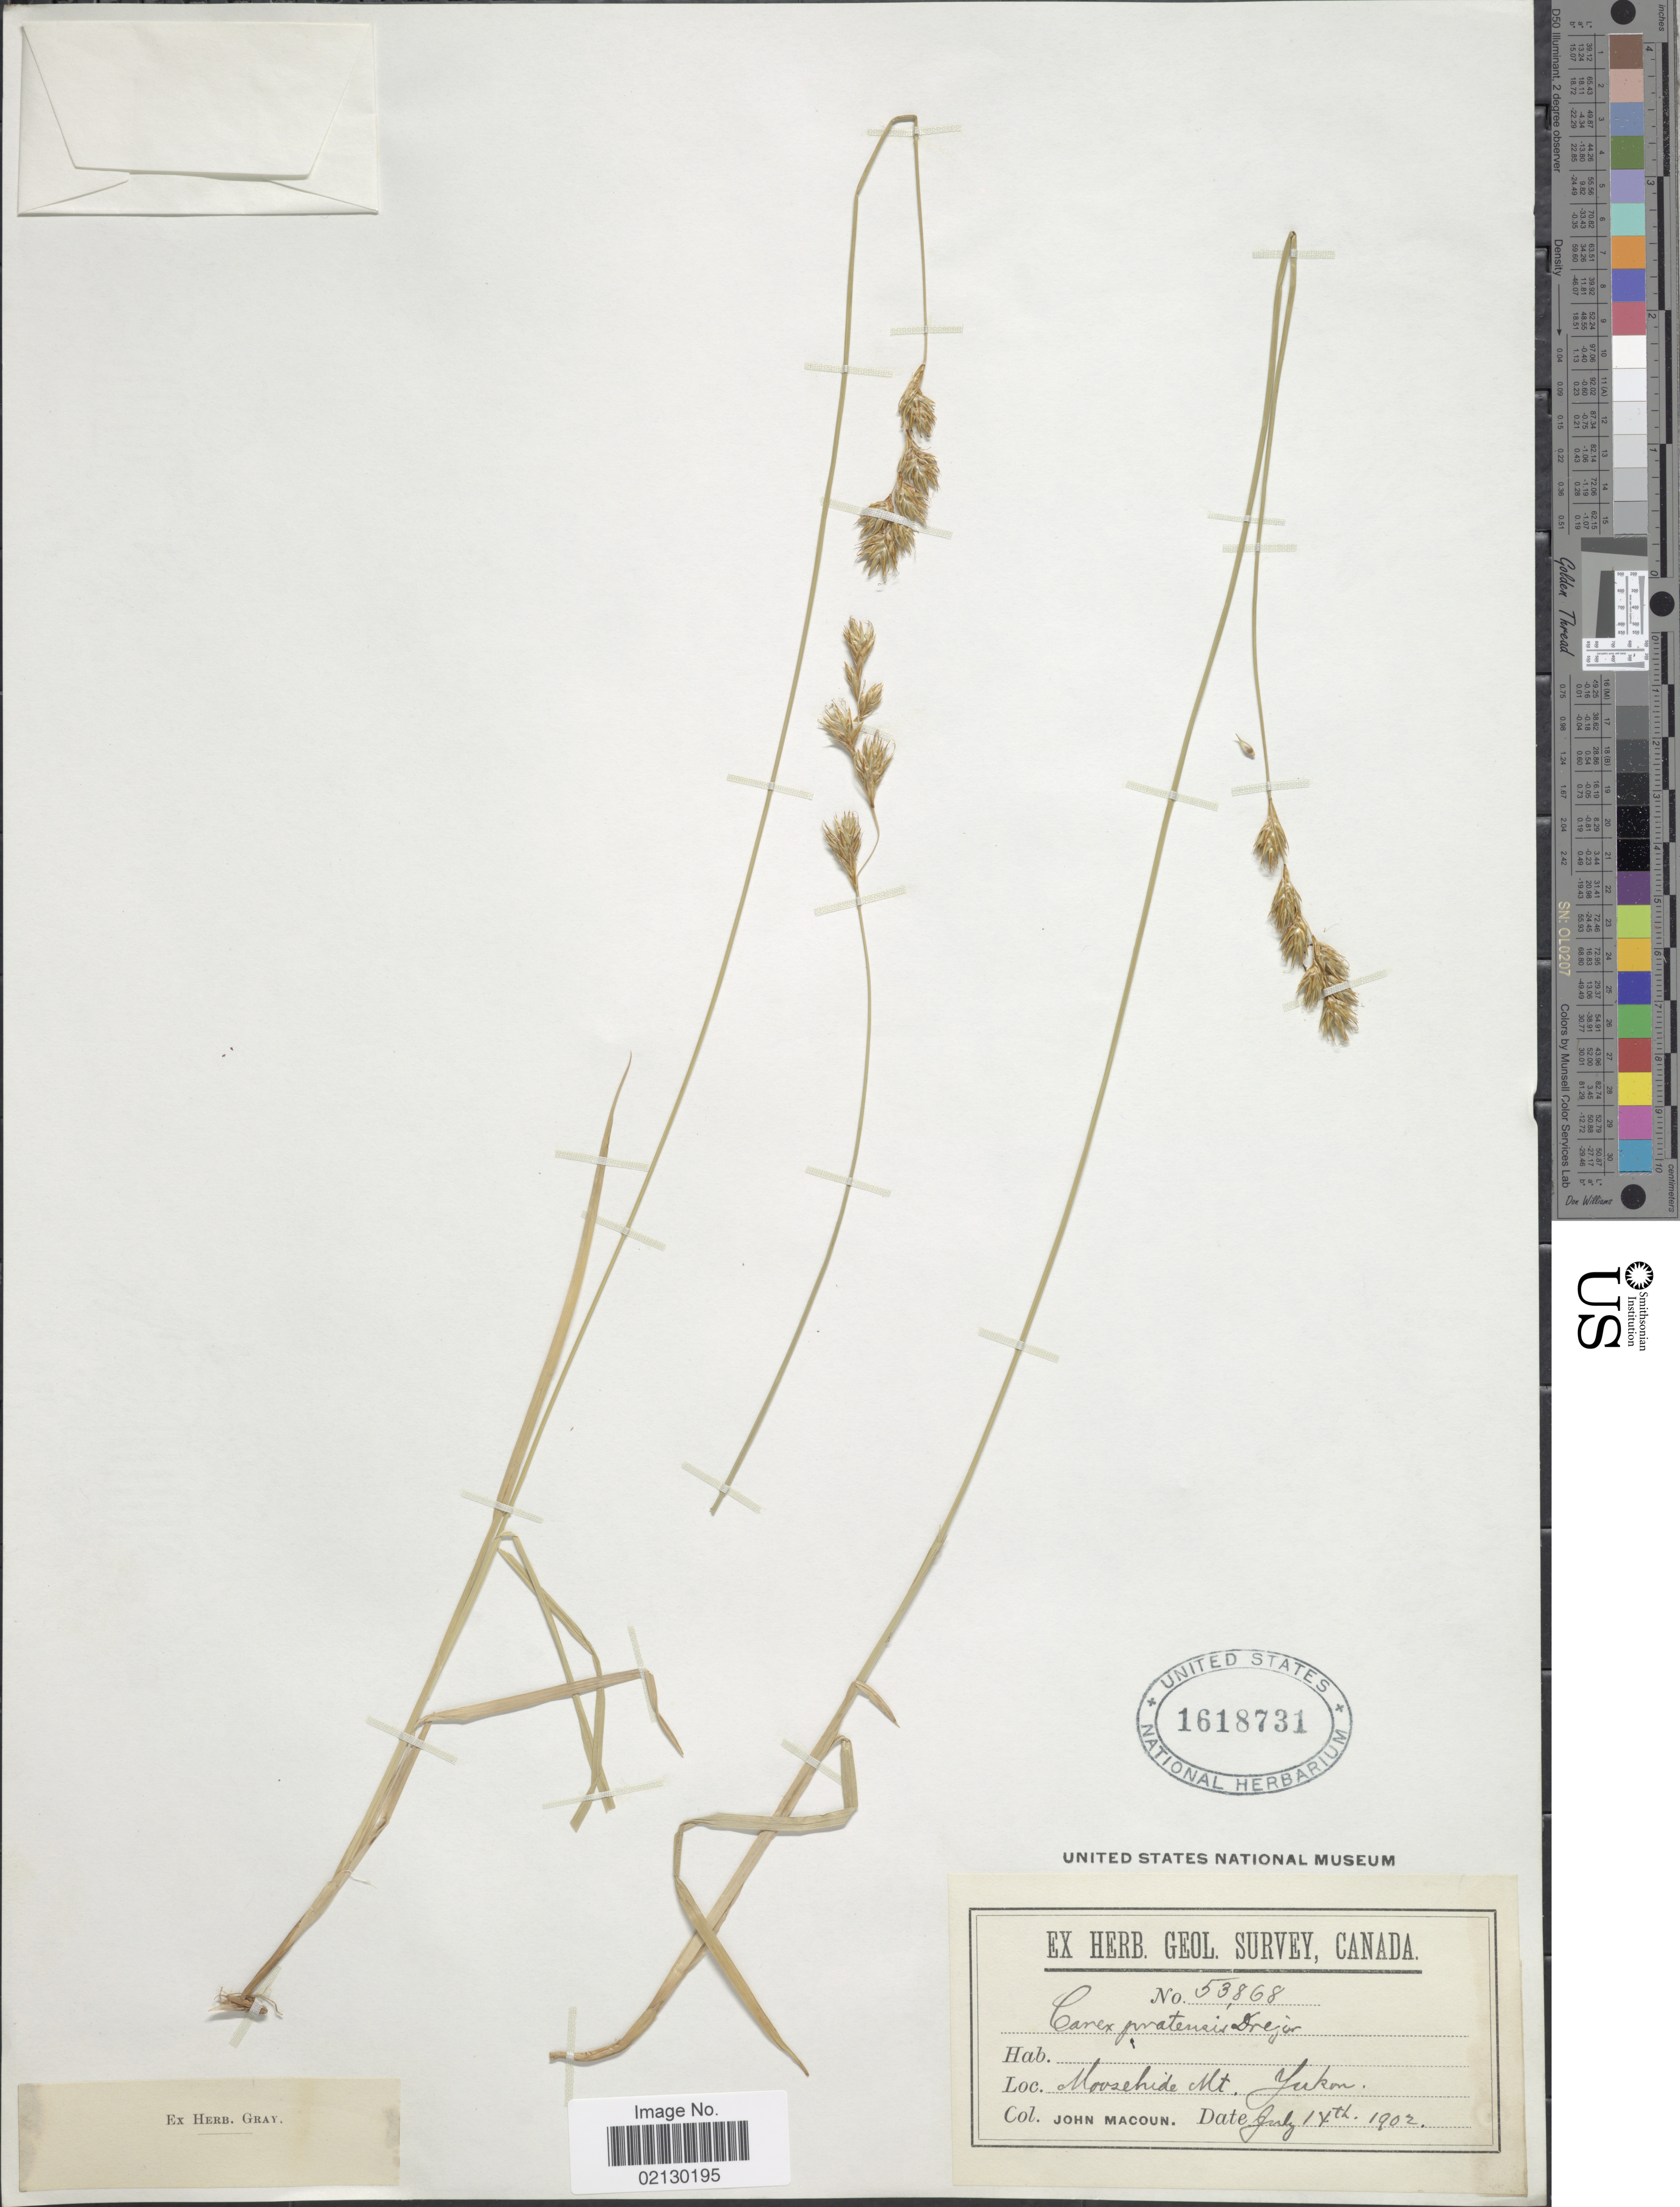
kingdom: Plantae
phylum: Tracheophyta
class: Liliopsida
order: Poales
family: Cyperaceae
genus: Carex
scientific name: Carex praticola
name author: Rydb.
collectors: J. Macoun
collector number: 53868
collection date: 1902-07-14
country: Canada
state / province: Yukon Territory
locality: Moosehide Mt. Yukon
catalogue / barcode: US 1618731